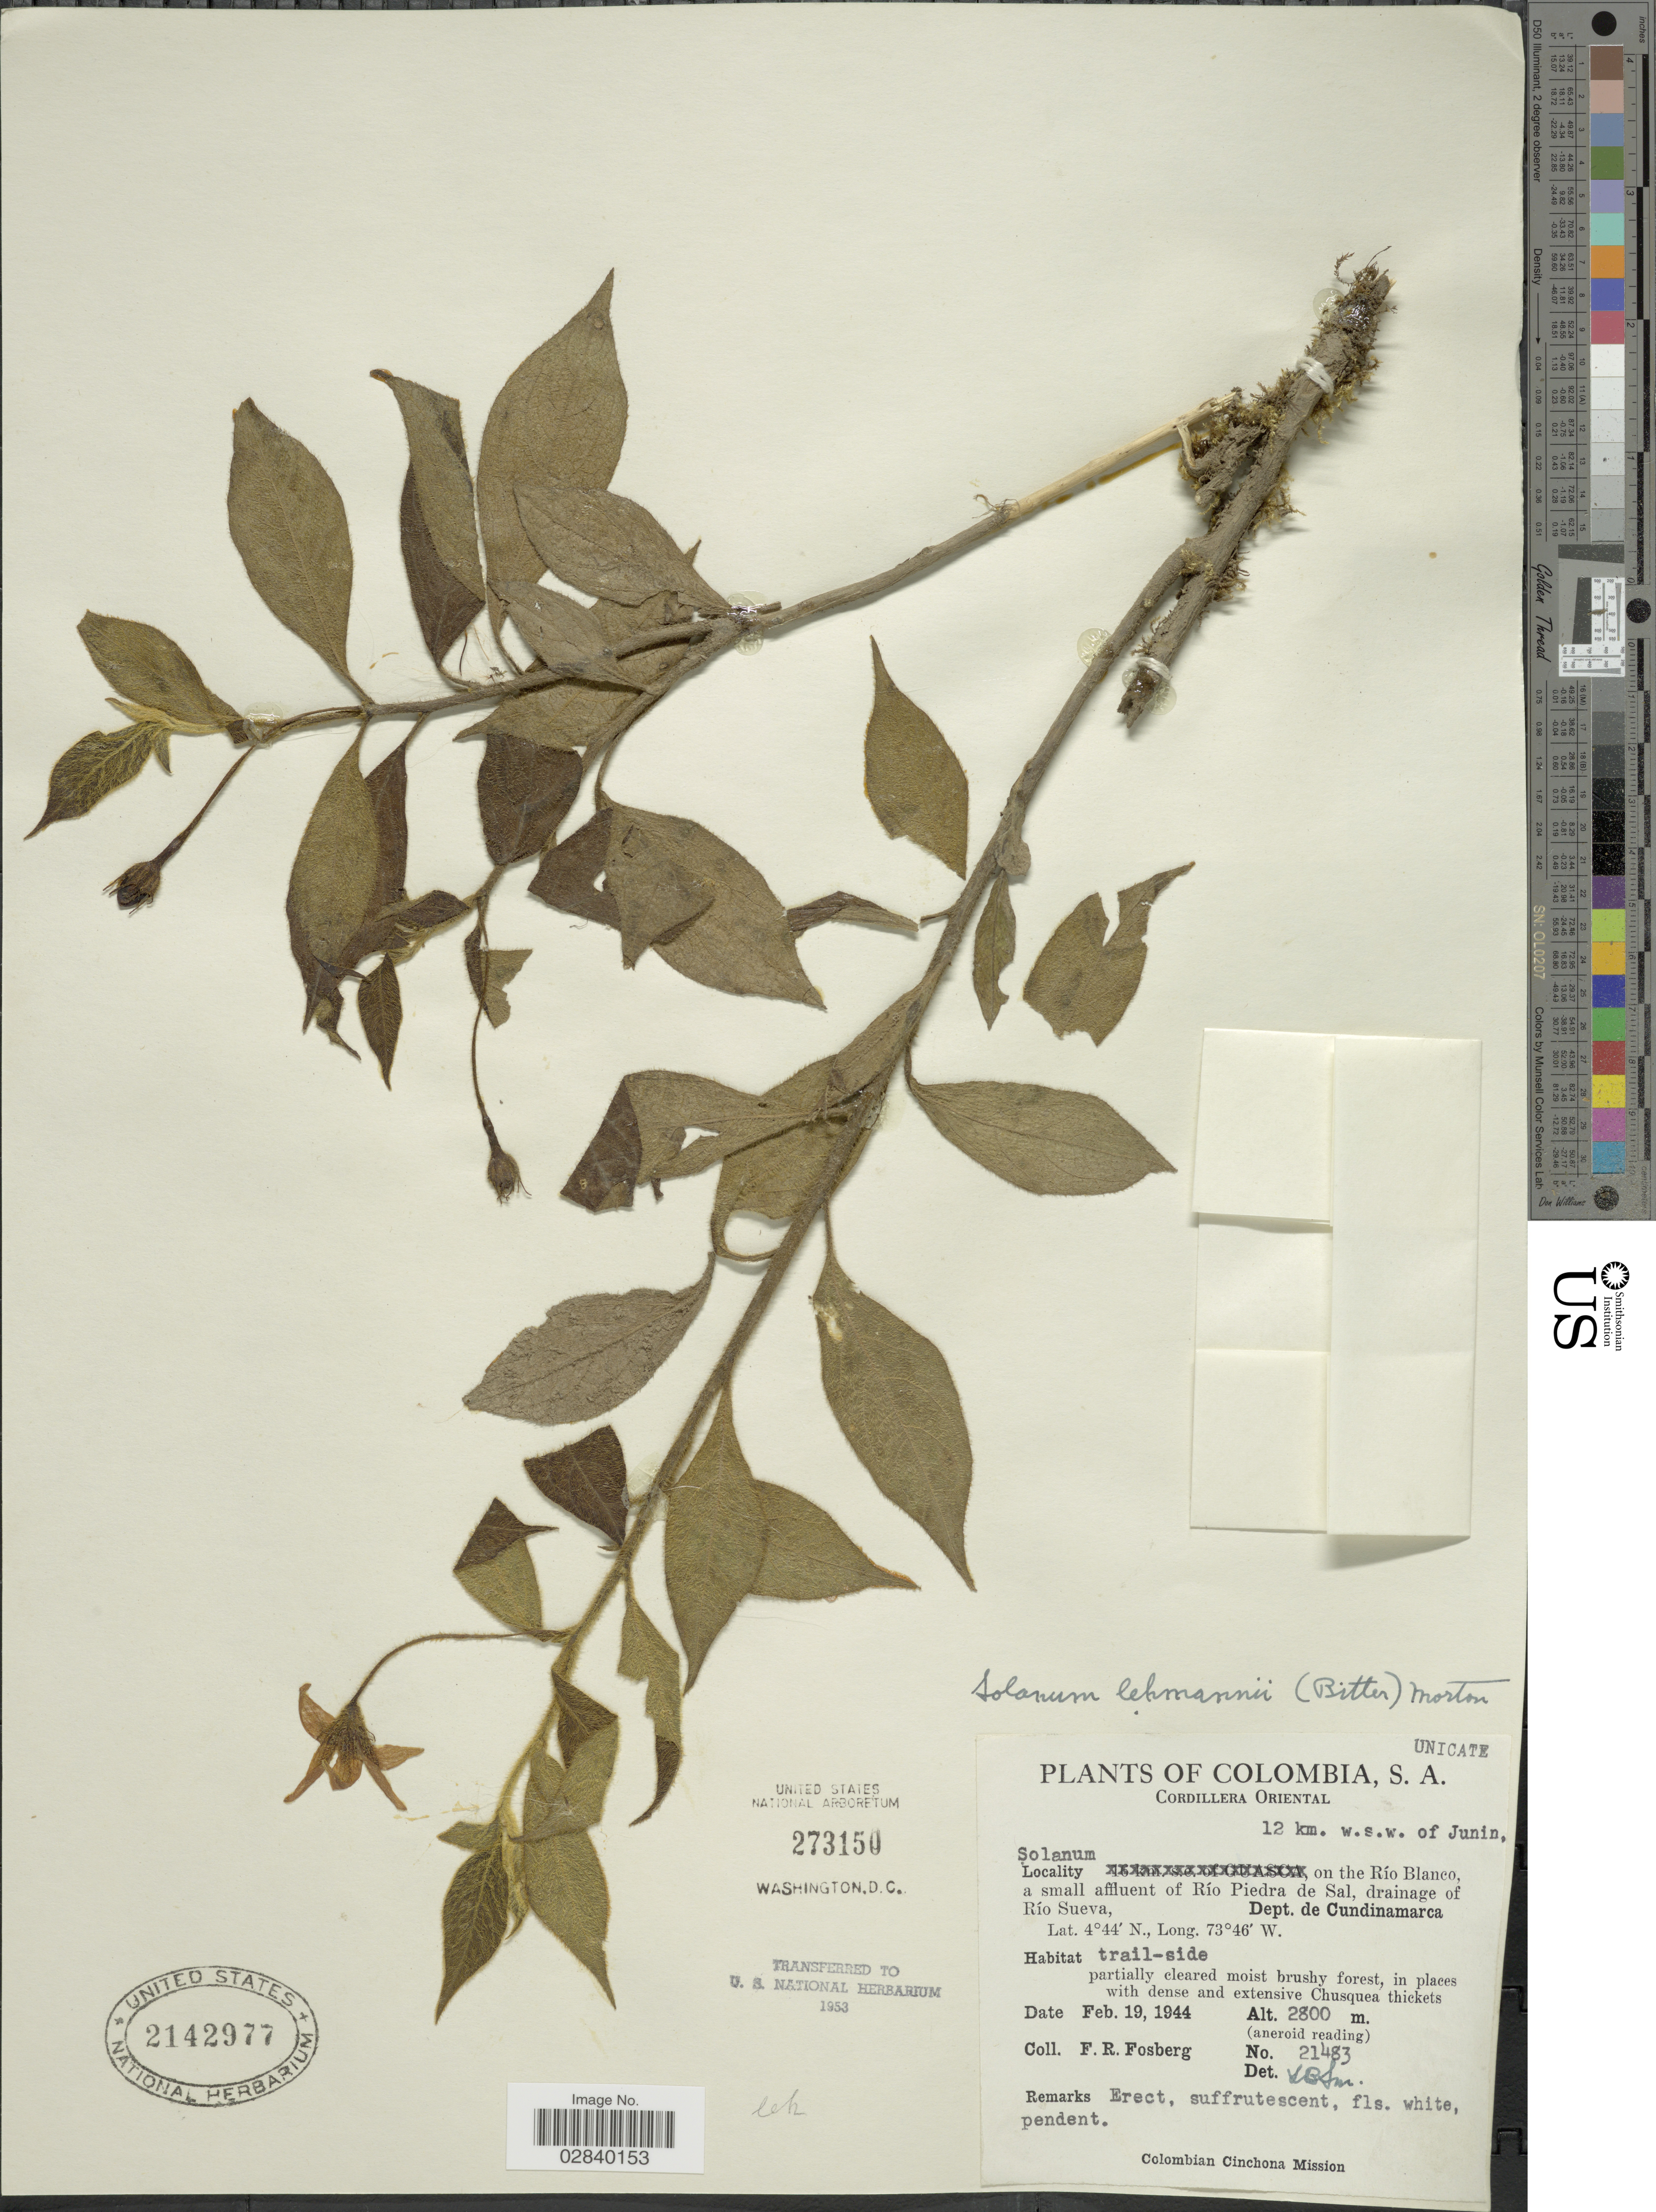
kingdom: Plantae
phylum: Tracheophyta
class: Magnoliopsida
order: Solanales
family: Solanaceae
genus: Lycianthes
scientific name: Lycianthes acutifolia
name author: (Ruiz & Pav.) Bitter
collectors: F. R. Fosberg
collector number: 21483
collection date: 1944-02-19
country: Colombia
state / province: Cundinamarca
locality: Cordillera Oriental. 12 km. w.s.w. of Junin, on the Río Blanco, a small affluent of Río Piedra de Sal, drainage of Río Sueva, Dept. de Cundinamarca.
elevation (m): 2800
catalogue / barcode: US 2142977